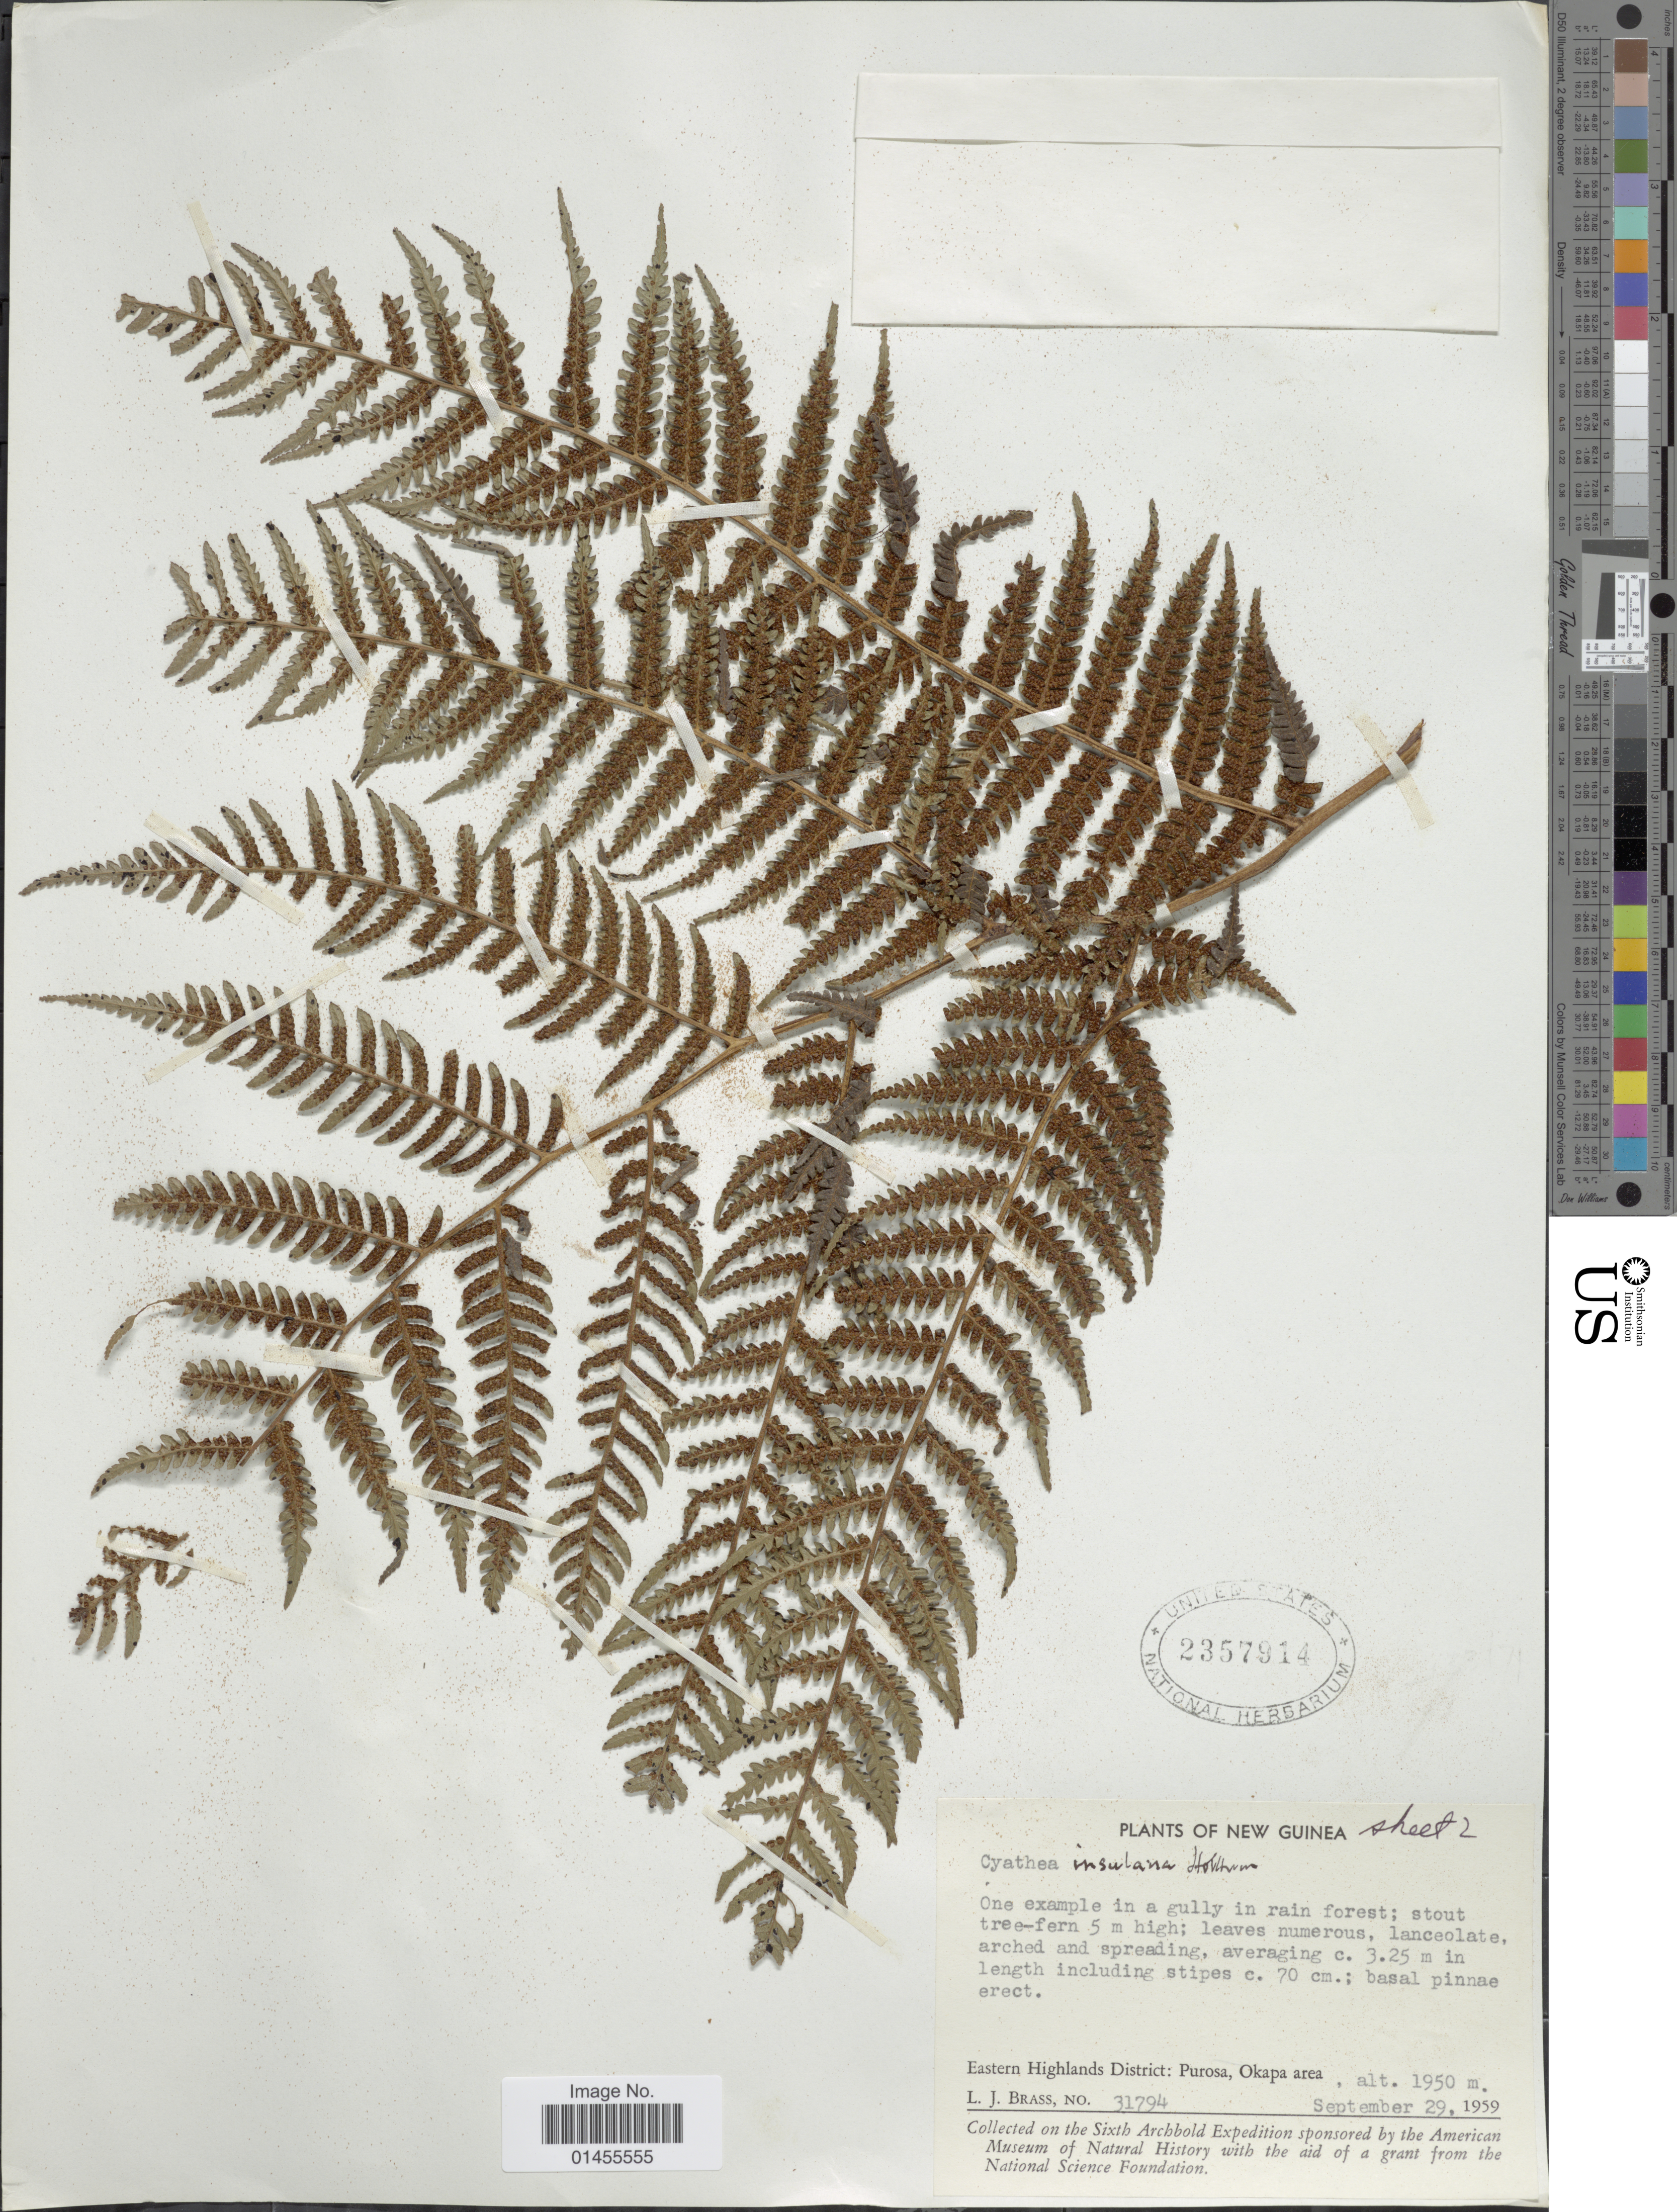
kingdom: Plantae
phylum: Tracheophyta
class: Polypodiopsida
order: Cyatheales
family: Cyatheaceae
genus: Alsophila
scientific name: Alsophila insulana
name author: (Holttum) R.M. Tryon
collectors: L. J. Brass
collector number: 31794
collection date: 1959-09-29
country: Papua New Guinea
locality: New Guinea. Eastern Highlands District: Purosa, Okapa area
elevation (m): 1950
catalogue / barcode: US 2357914